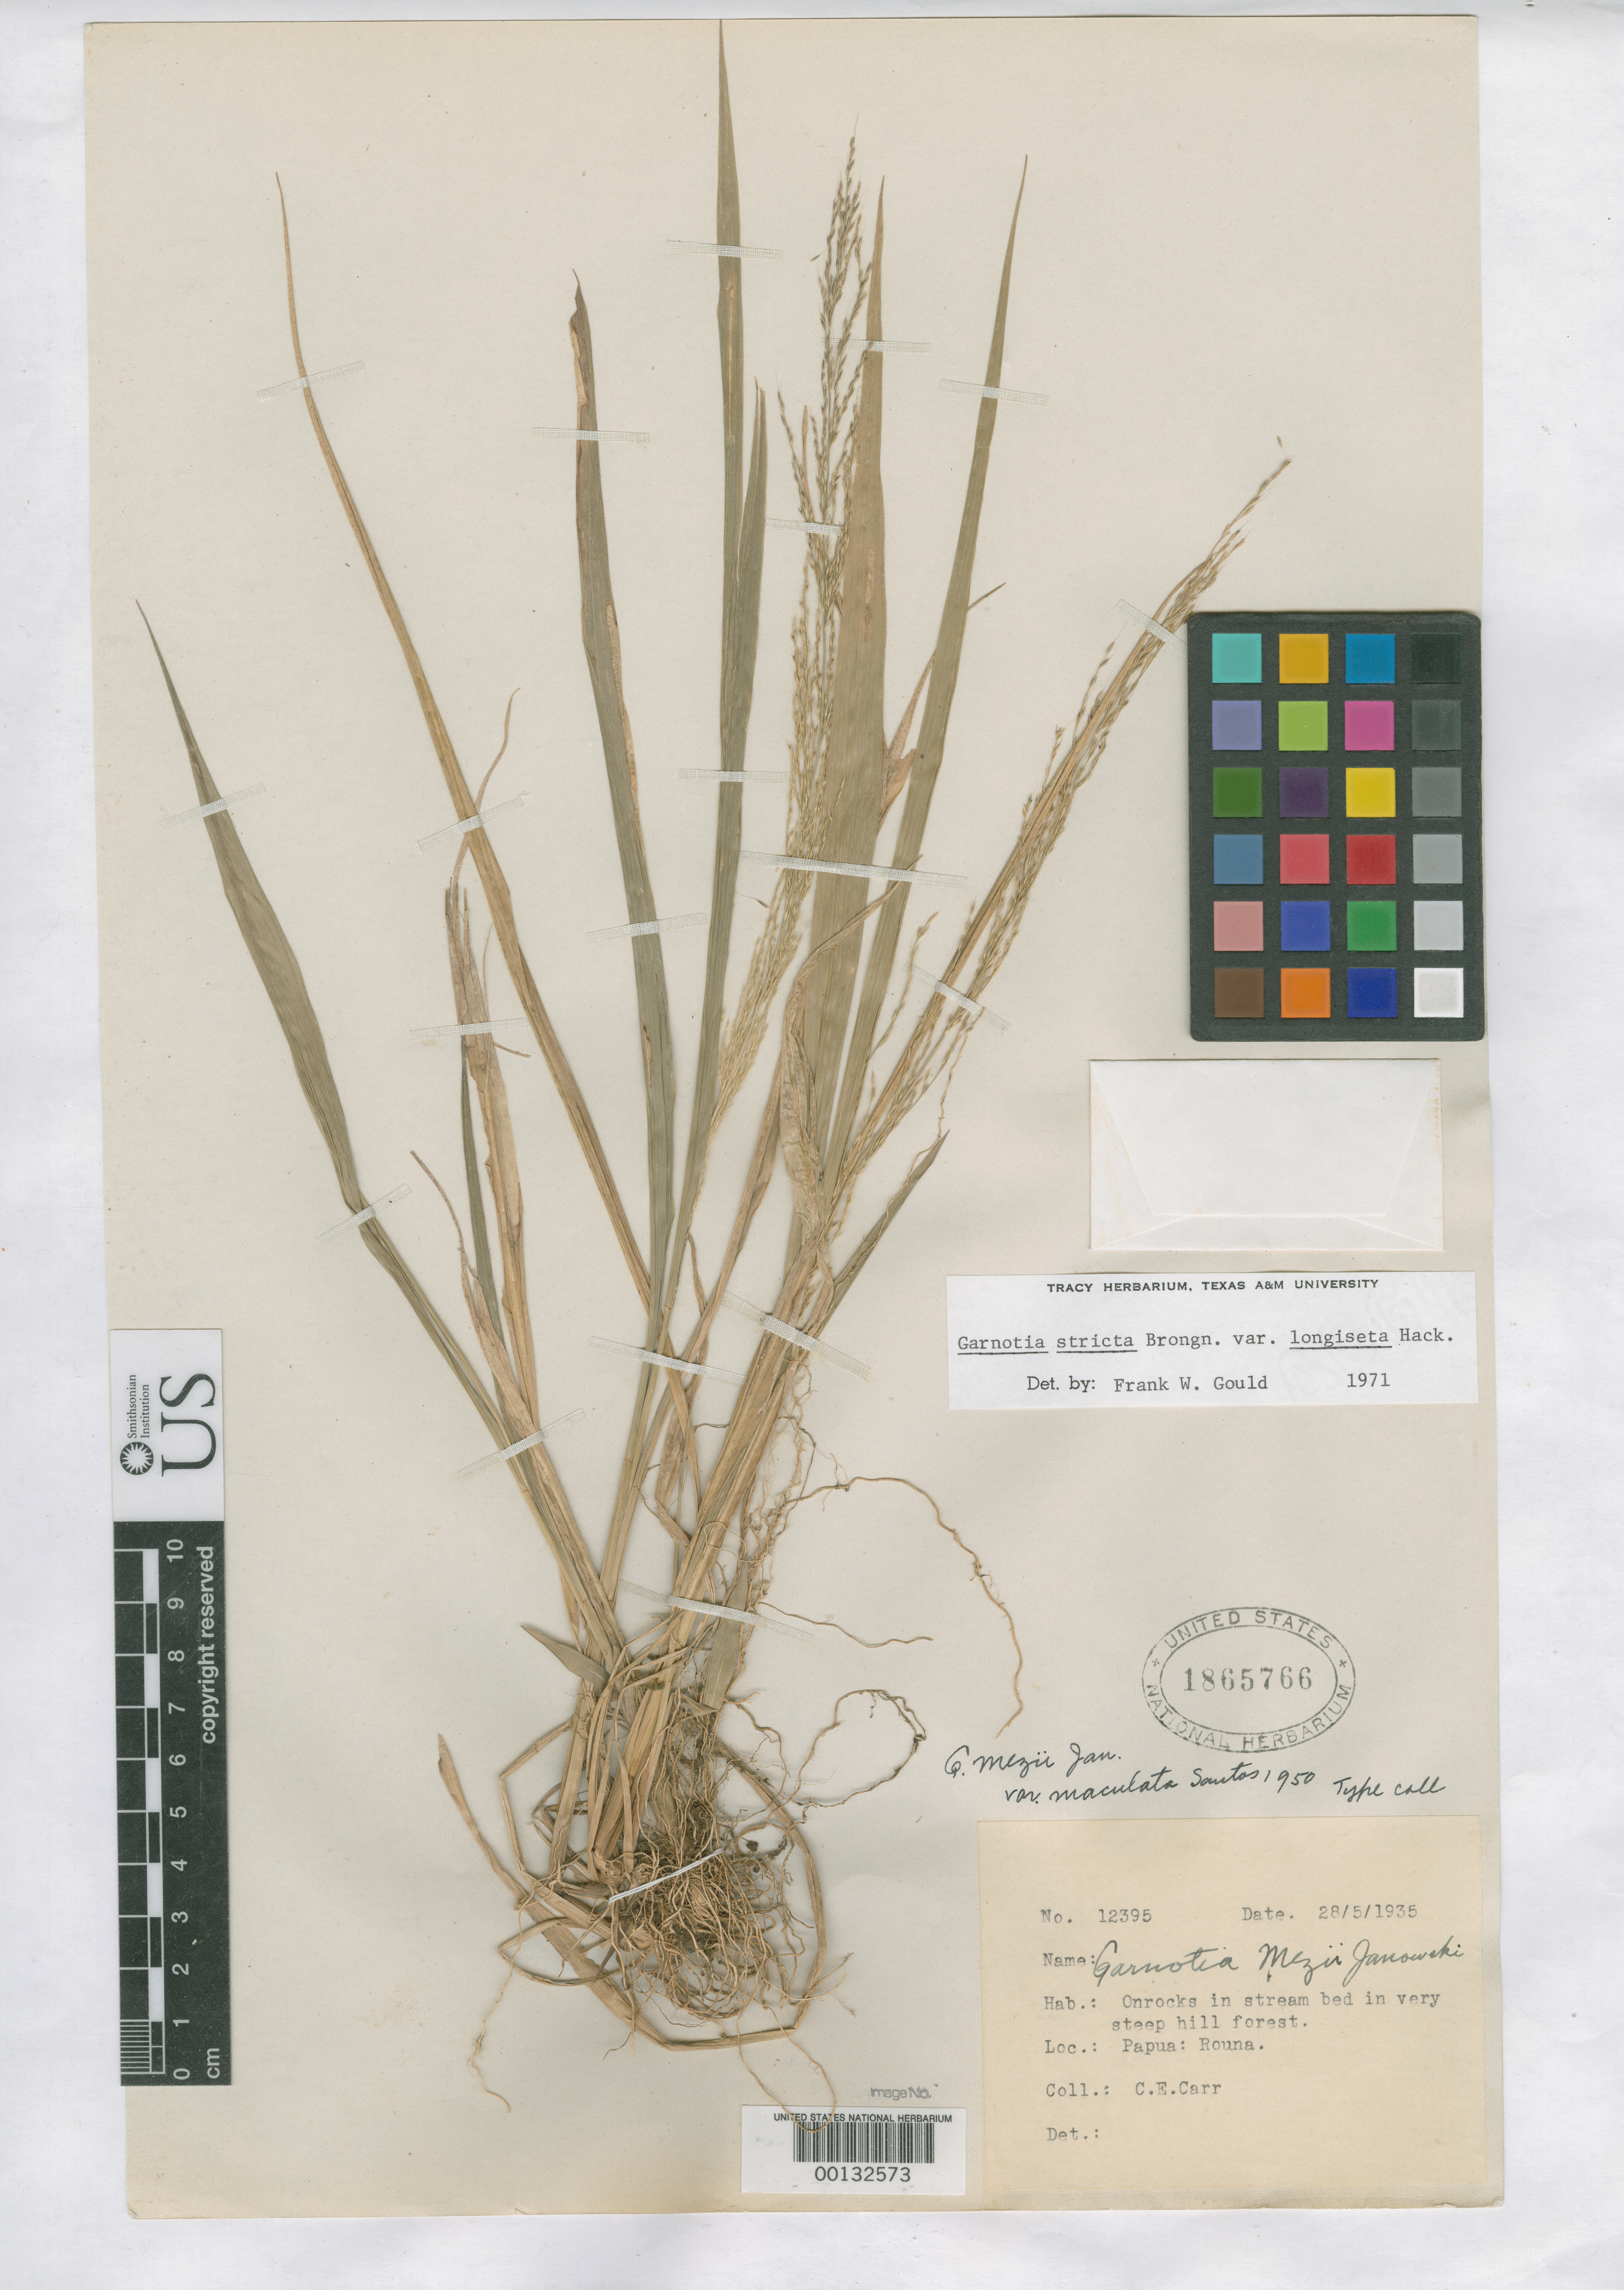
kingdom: Plantae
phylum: Tracheophyta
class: Liliopsida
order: Poales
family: Poaceae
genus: Garnotia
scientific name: Garnotia mezii var. maculata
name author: Santos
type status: Isotype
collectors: C. Carr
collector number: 12395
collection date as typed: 28 May 1933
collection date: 1933-05-28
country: Papua New Guinea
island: New Guinea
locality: Near Roana.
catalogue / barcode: US 1865766